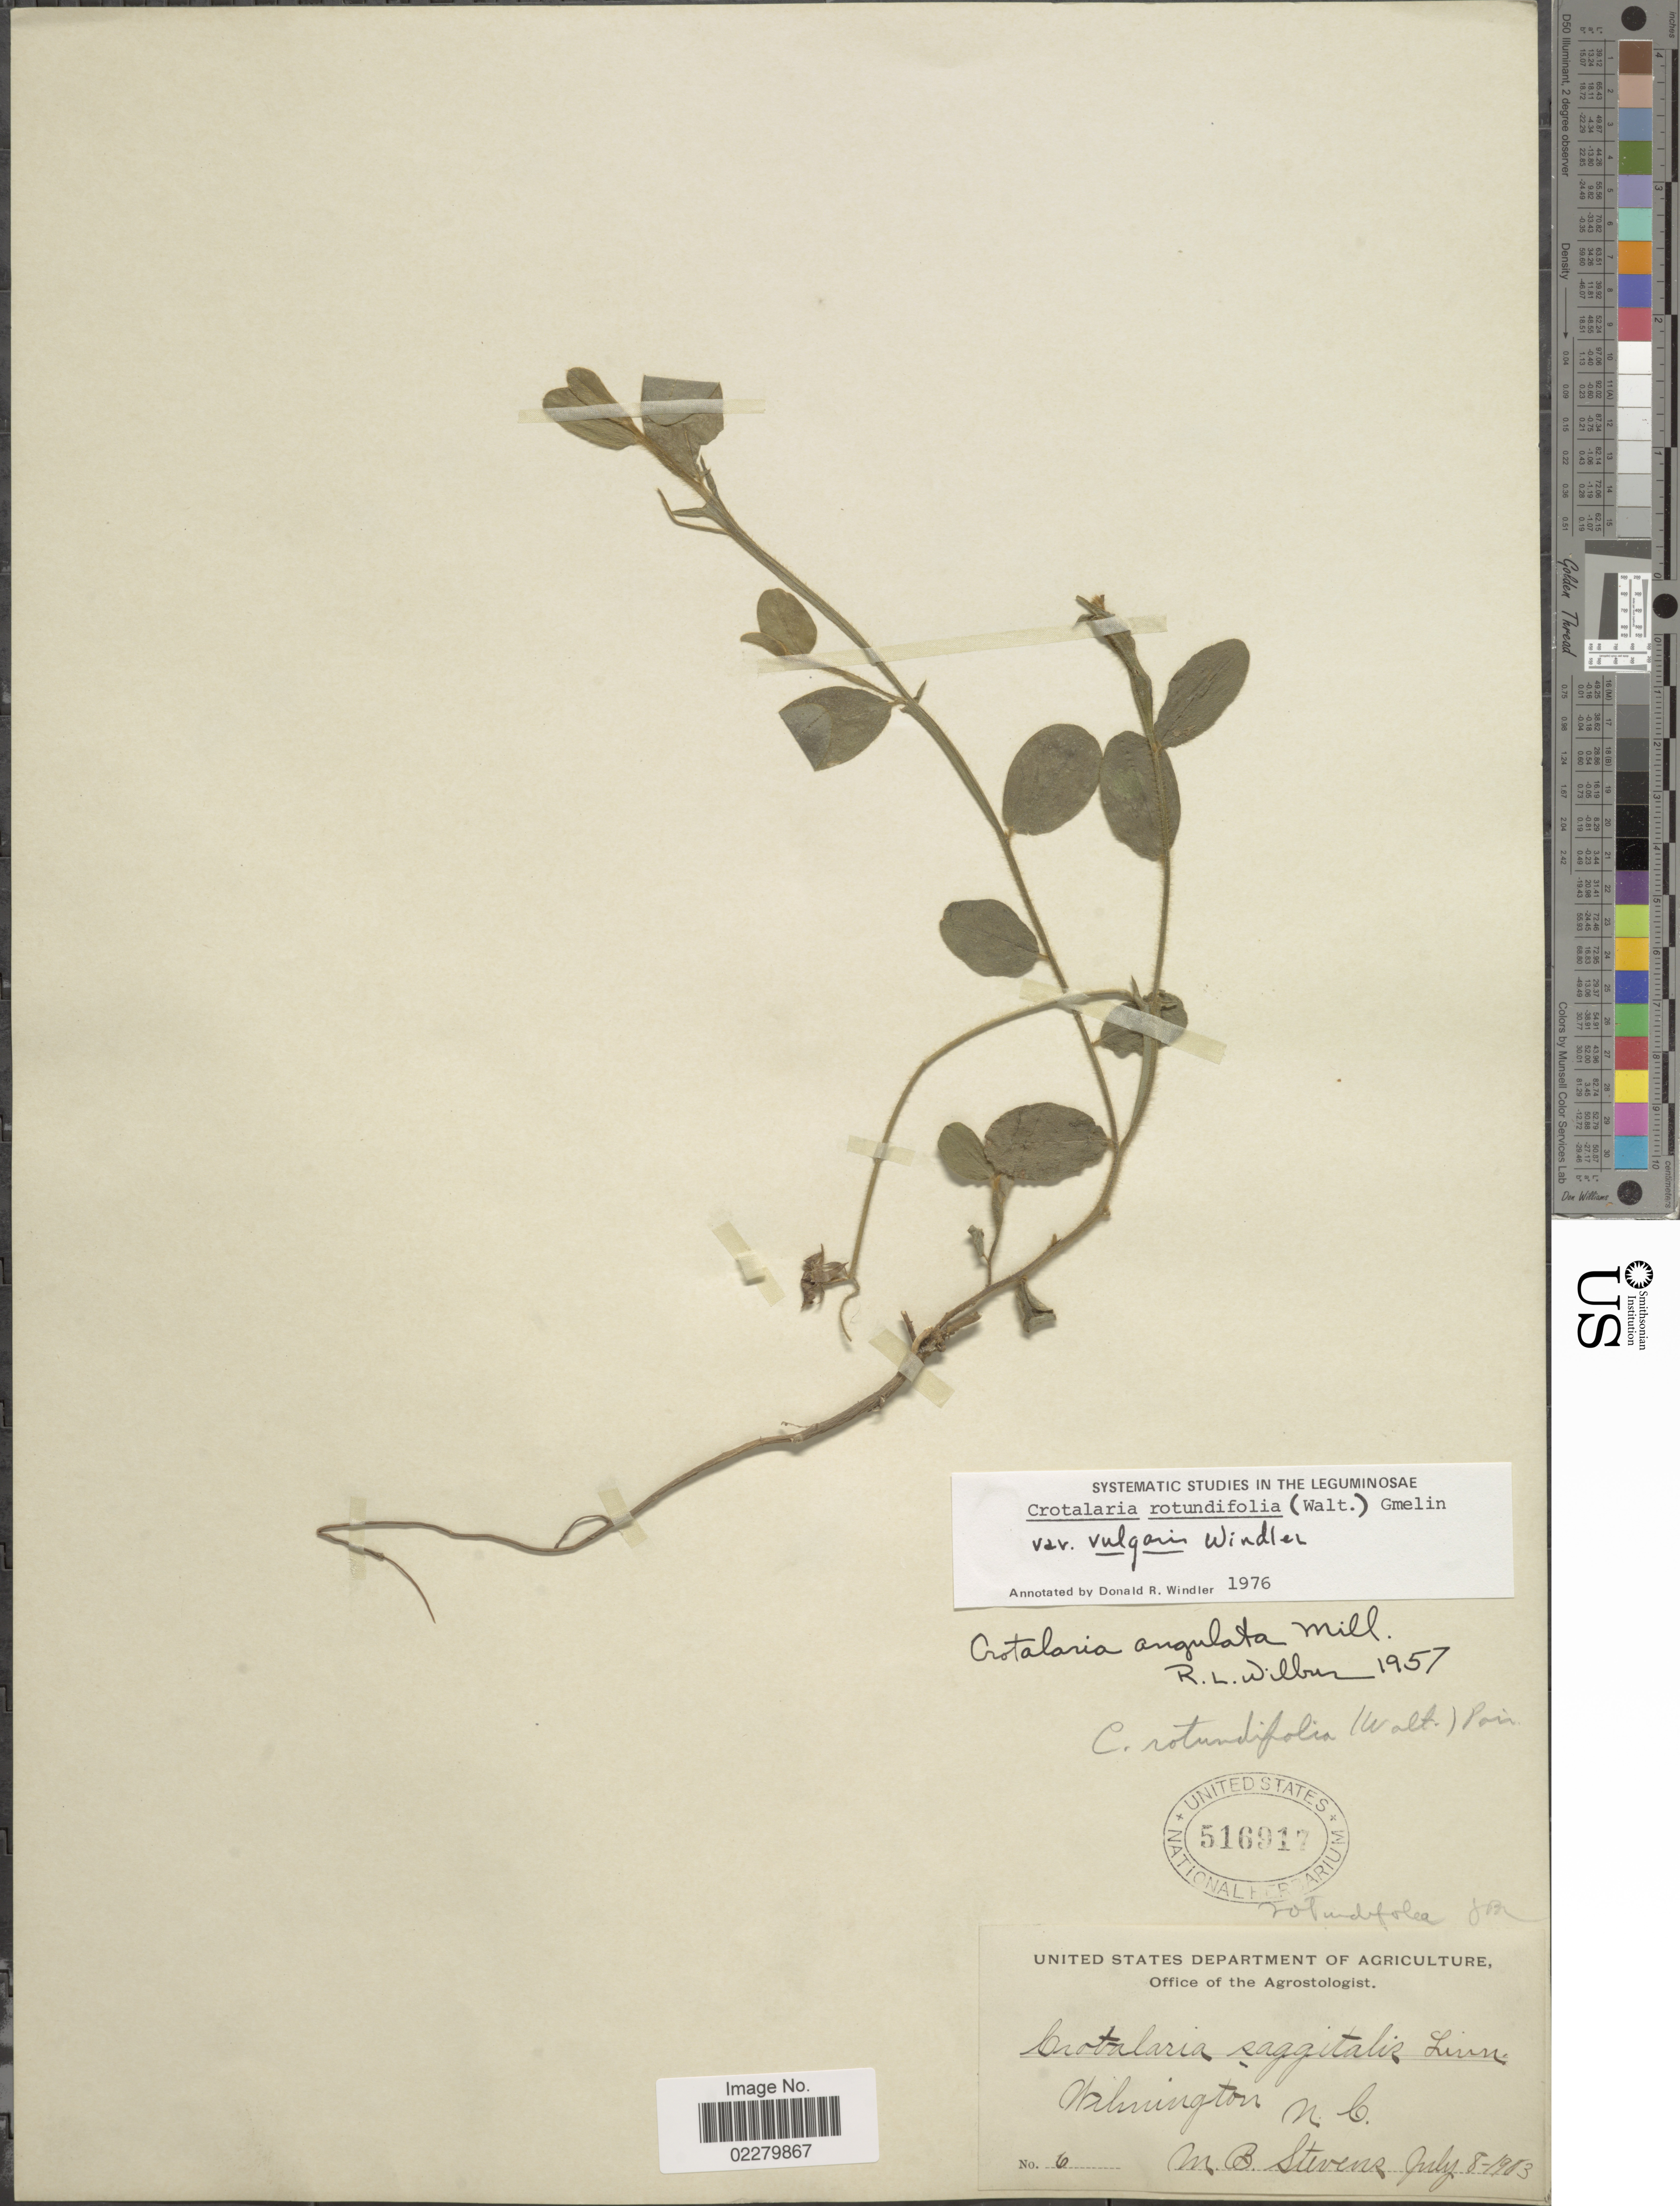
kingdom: Plantae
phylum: Tracheophyta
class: Magnoliopsida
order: Fabales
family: Fabaceae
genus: Crotalaria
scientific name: Crotalaria rotundifolia var. vulgaris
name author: Windler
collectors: M. Stevens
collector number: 6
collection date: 1983-07-08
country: United States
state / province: North Carolina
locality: Wilmington, N.C.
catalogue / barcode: US 516917